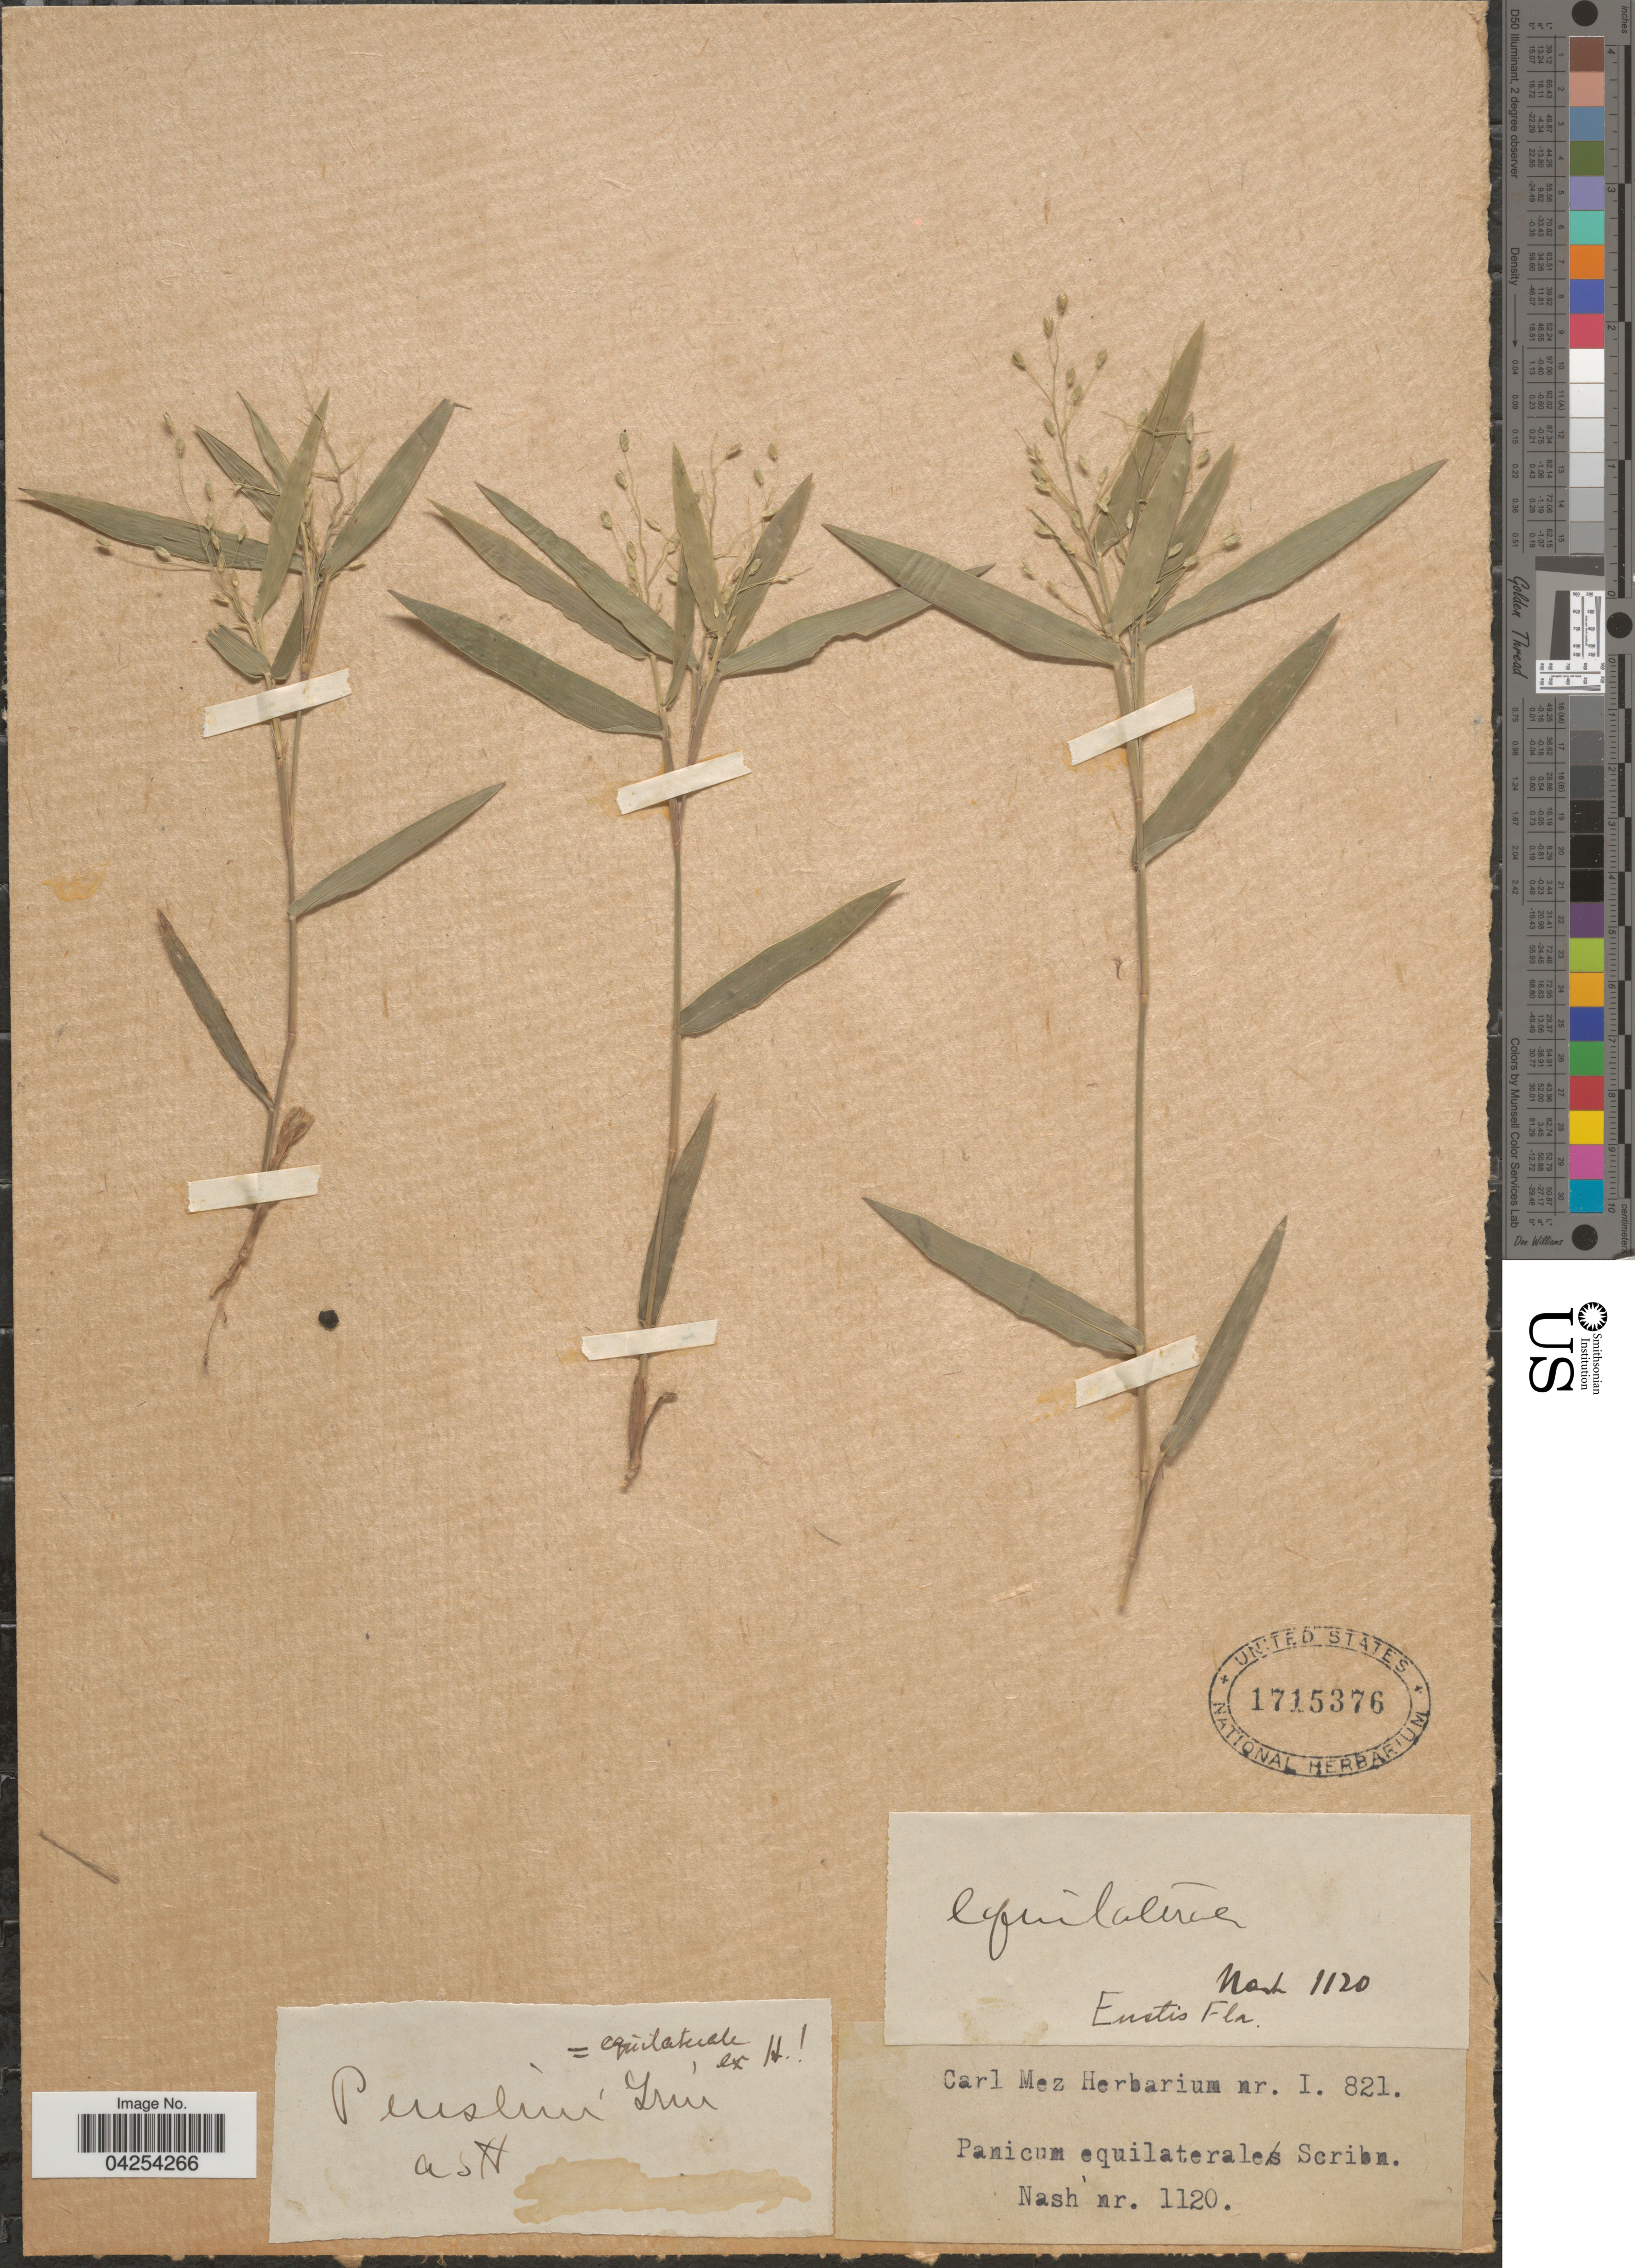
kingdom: Plantae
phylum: Tracheophyta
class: Liliopsida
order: Poales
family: Poaceae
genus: Dichanthelium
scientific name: Dichanthelium commutatum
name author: (Schult.) Gould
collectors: -- Nash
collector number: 1120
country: United States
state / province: Florida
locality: Eustis.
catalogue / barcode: US 1715376